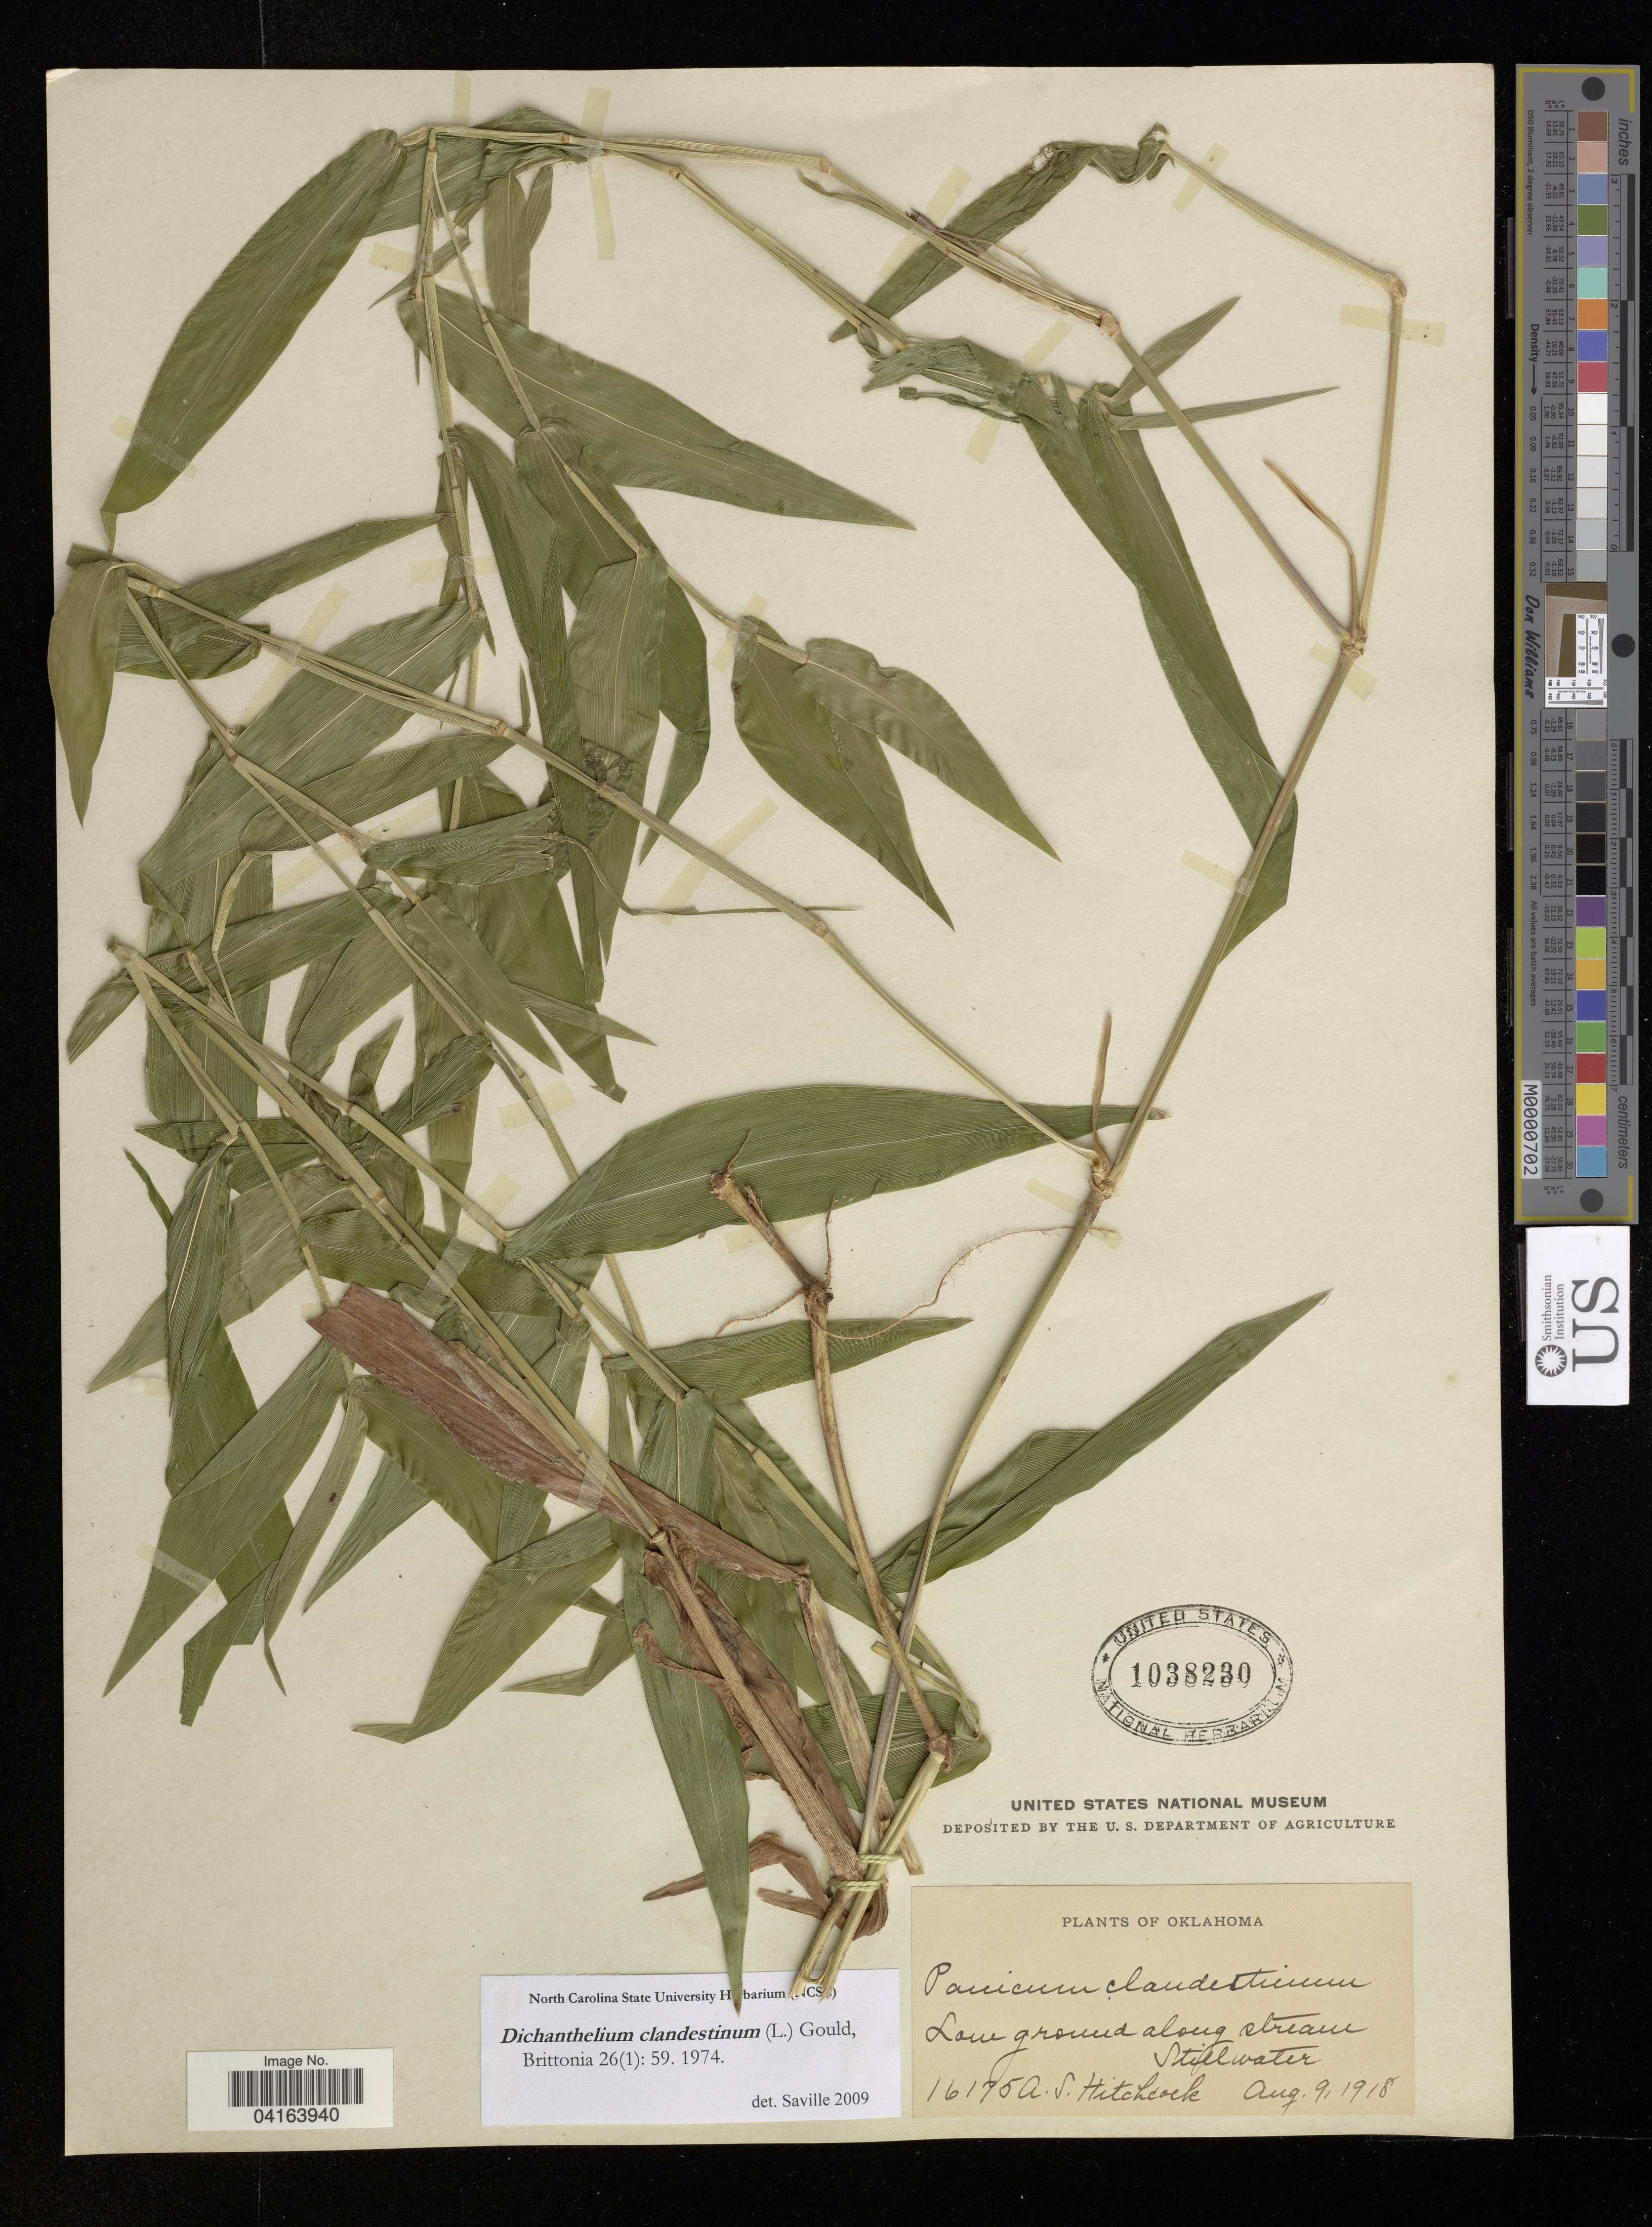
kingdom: Plantae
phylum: Tracheophyta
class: Liliopsida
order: Poales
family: Poaceae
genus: Dichanthelium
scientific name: Dichanthelium clandestinum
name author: (L.) Gould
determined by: Saville, A. C., (NCSC), North Carolina State University (UNITED STATES)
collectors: A. Hitchcock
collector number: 16175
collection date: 1918-08-09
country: United States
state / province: Oklahoma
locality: Lane ground along stream Stillwater.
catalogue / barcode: US 1038230